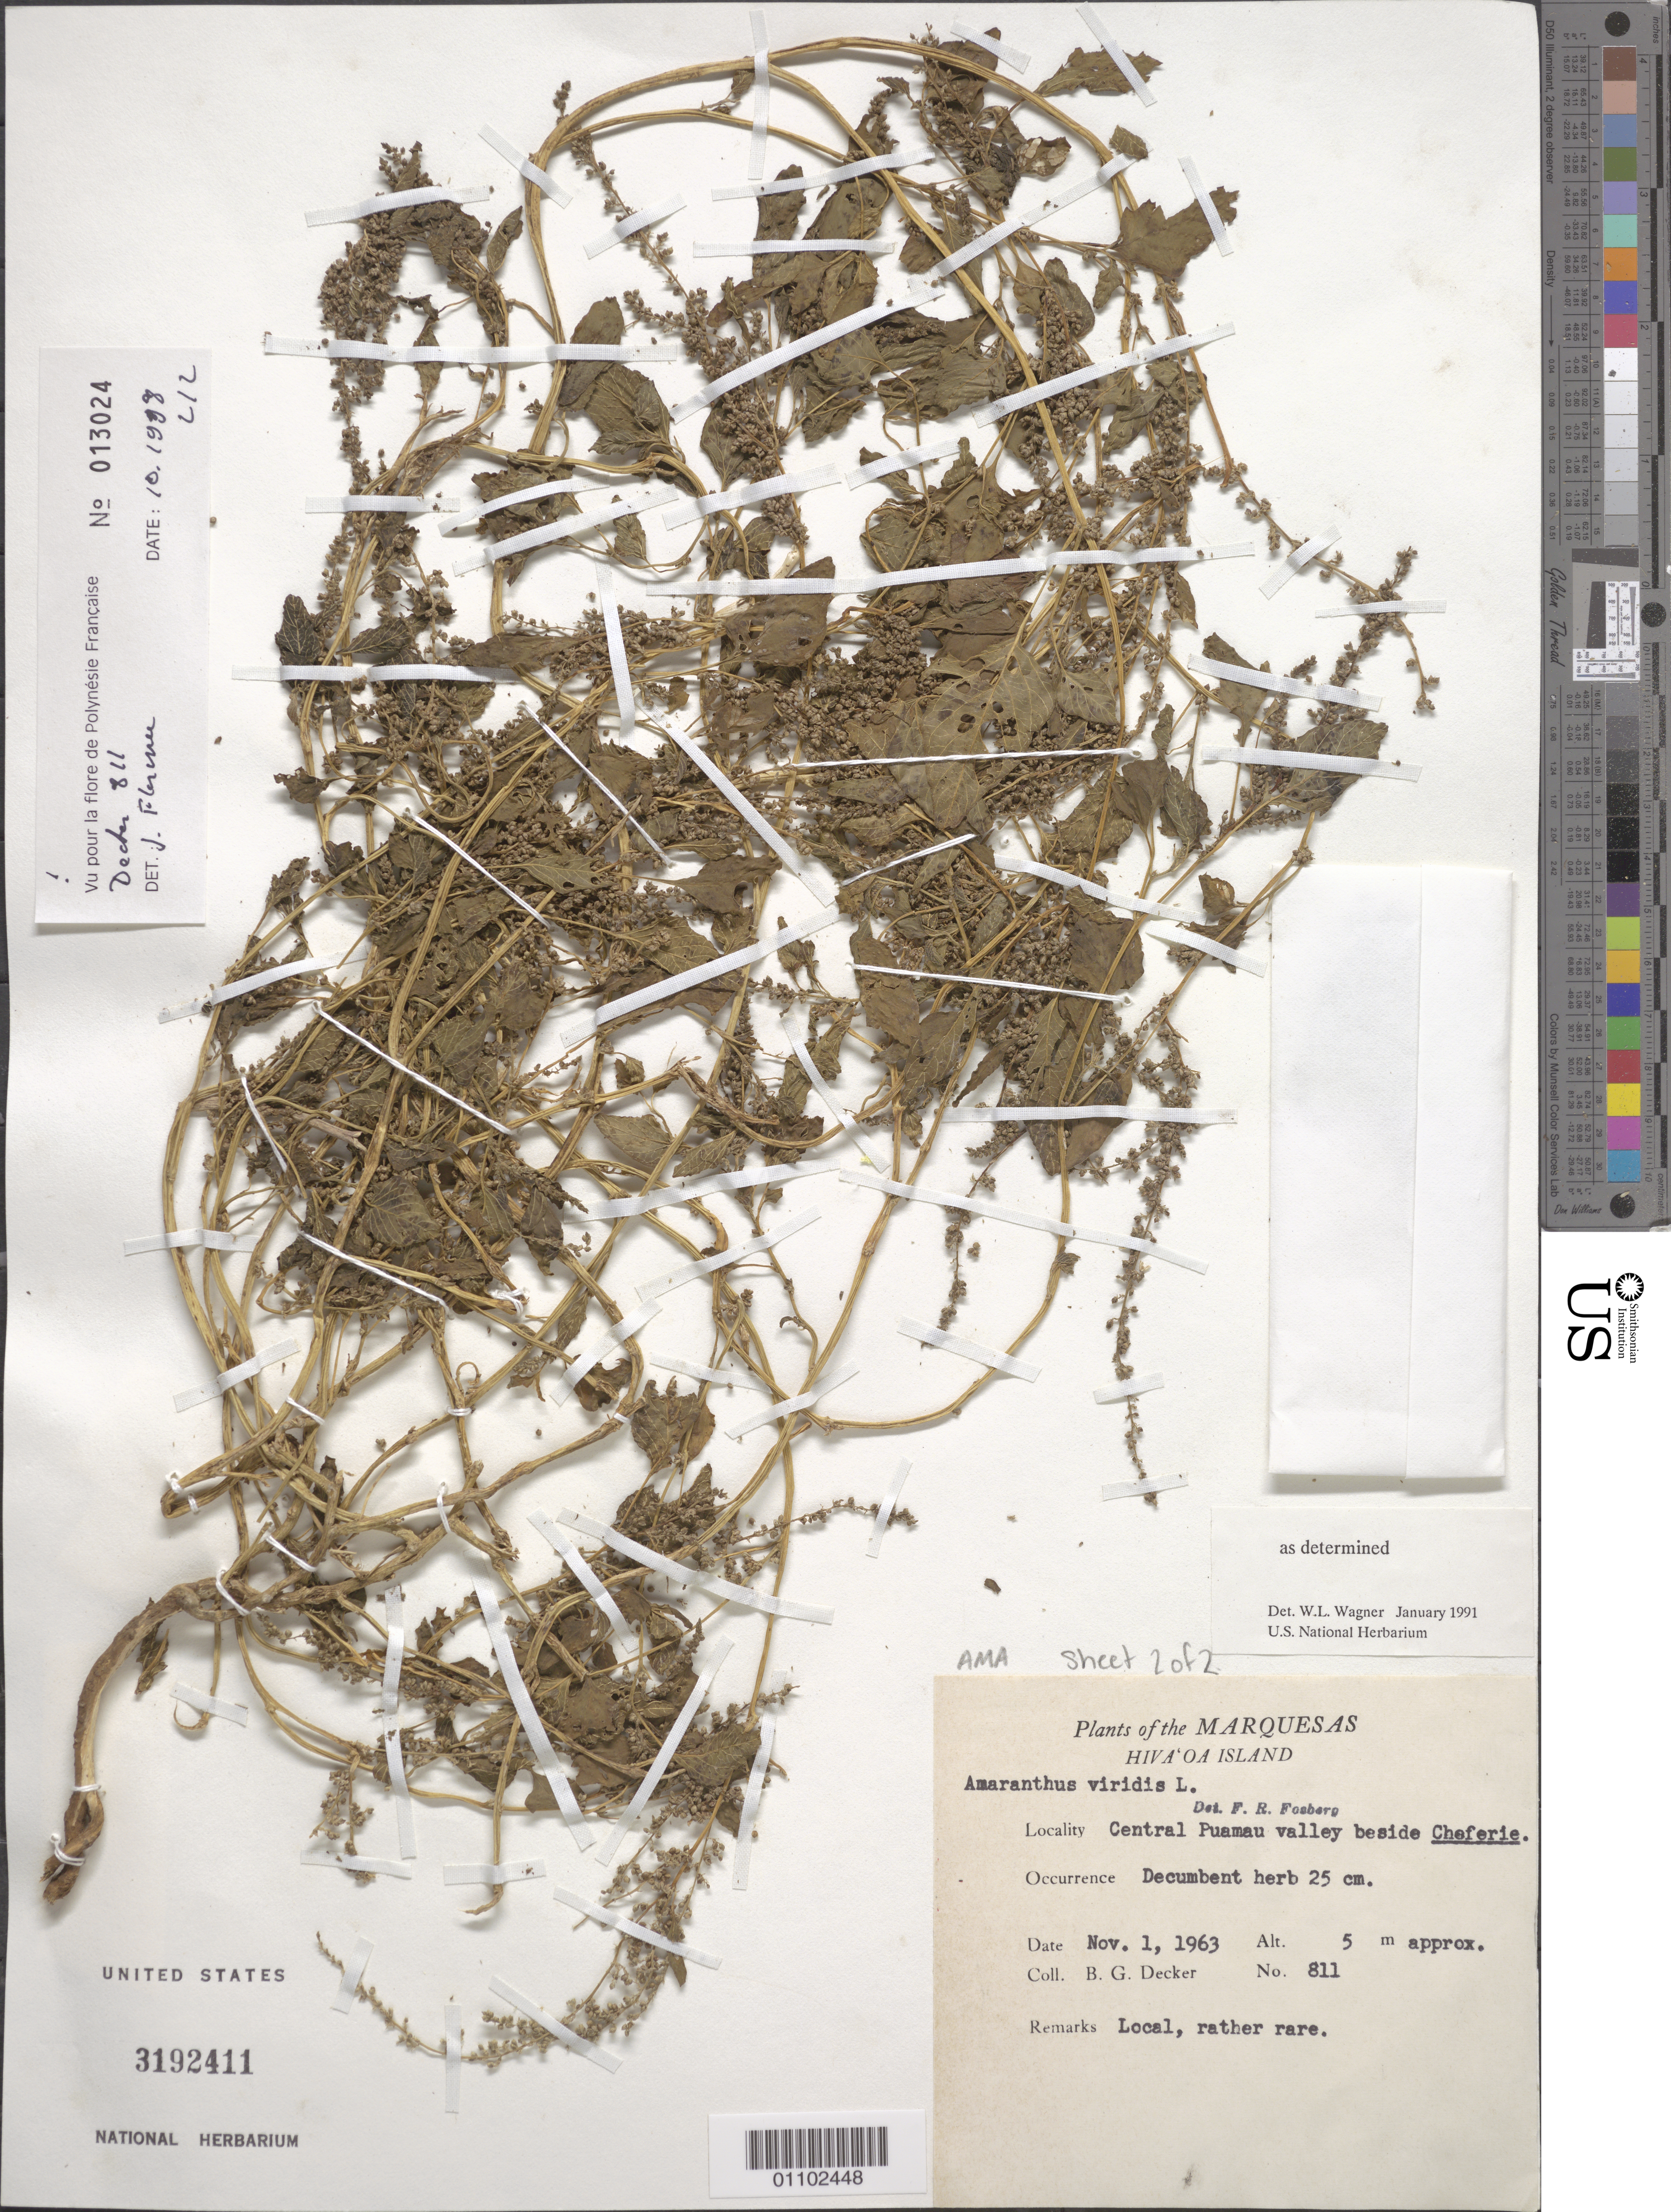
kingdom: Plantae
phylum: Tracheophyta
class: Magnoliopsida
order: Caryophyllales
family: Amaranthaceae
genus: Amaranthus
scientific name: Amaranthus viridis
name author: L.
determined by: Wagner, W. L., (BOT), Smithsonian Institution - National Museum of Natural History (UNITED STATES)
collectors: B. G. Decker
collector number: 811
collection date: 1963-11-01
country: French Polynesia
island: Hiva Oa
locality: central Puamau Valley beside Cheferie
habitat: Local, rather rare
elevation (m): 5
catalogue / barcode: US 3192411